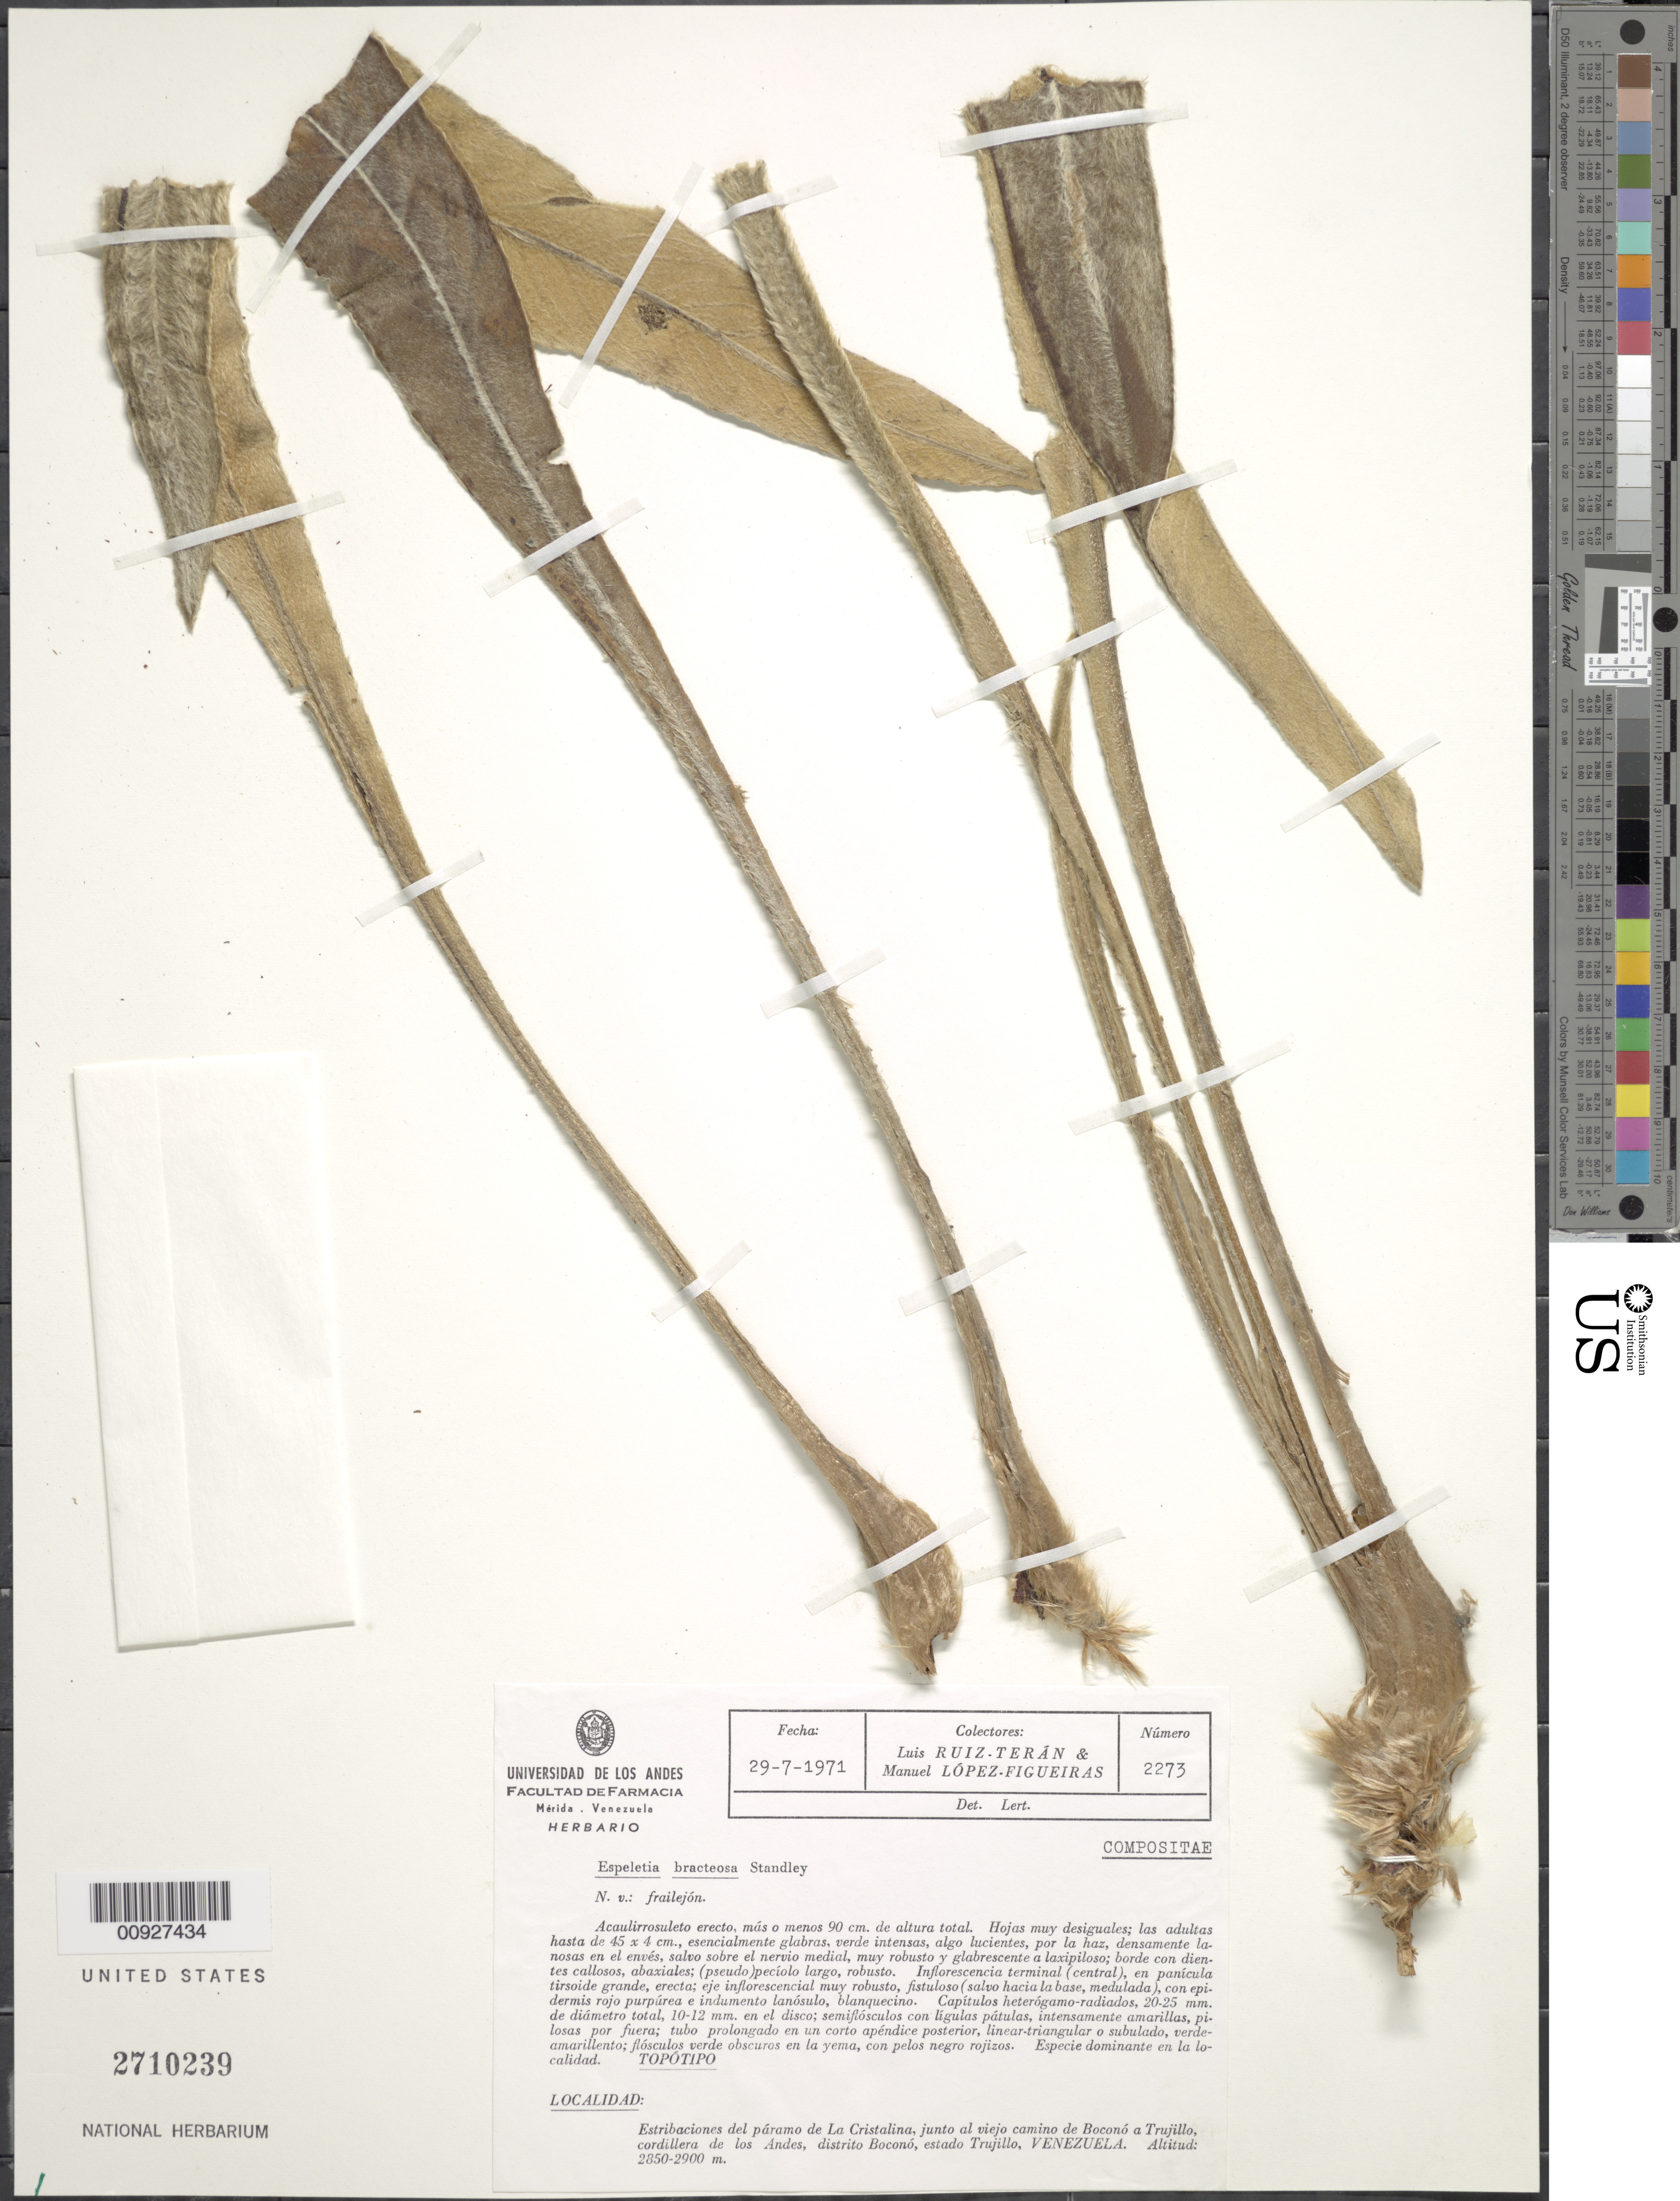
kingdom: Plantae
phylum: Tracheophyta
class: Magnoliopsida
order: Asterales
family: Asteraceae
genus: Ruilopezia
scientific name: Ruilopezia bracteosa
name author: (Standl.) Cuatrec.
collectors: L. Teran & M. López Figueiras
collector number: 2273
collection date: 1971-07-29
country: Venezuela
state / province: Trujillo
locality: Estribaciones del paramo de La Cristalina, junto al viejo camino de Bocono a Trujillo, Cordillera de los Andes, Distrito Bocono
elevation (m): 2850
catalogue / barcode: US 2710239